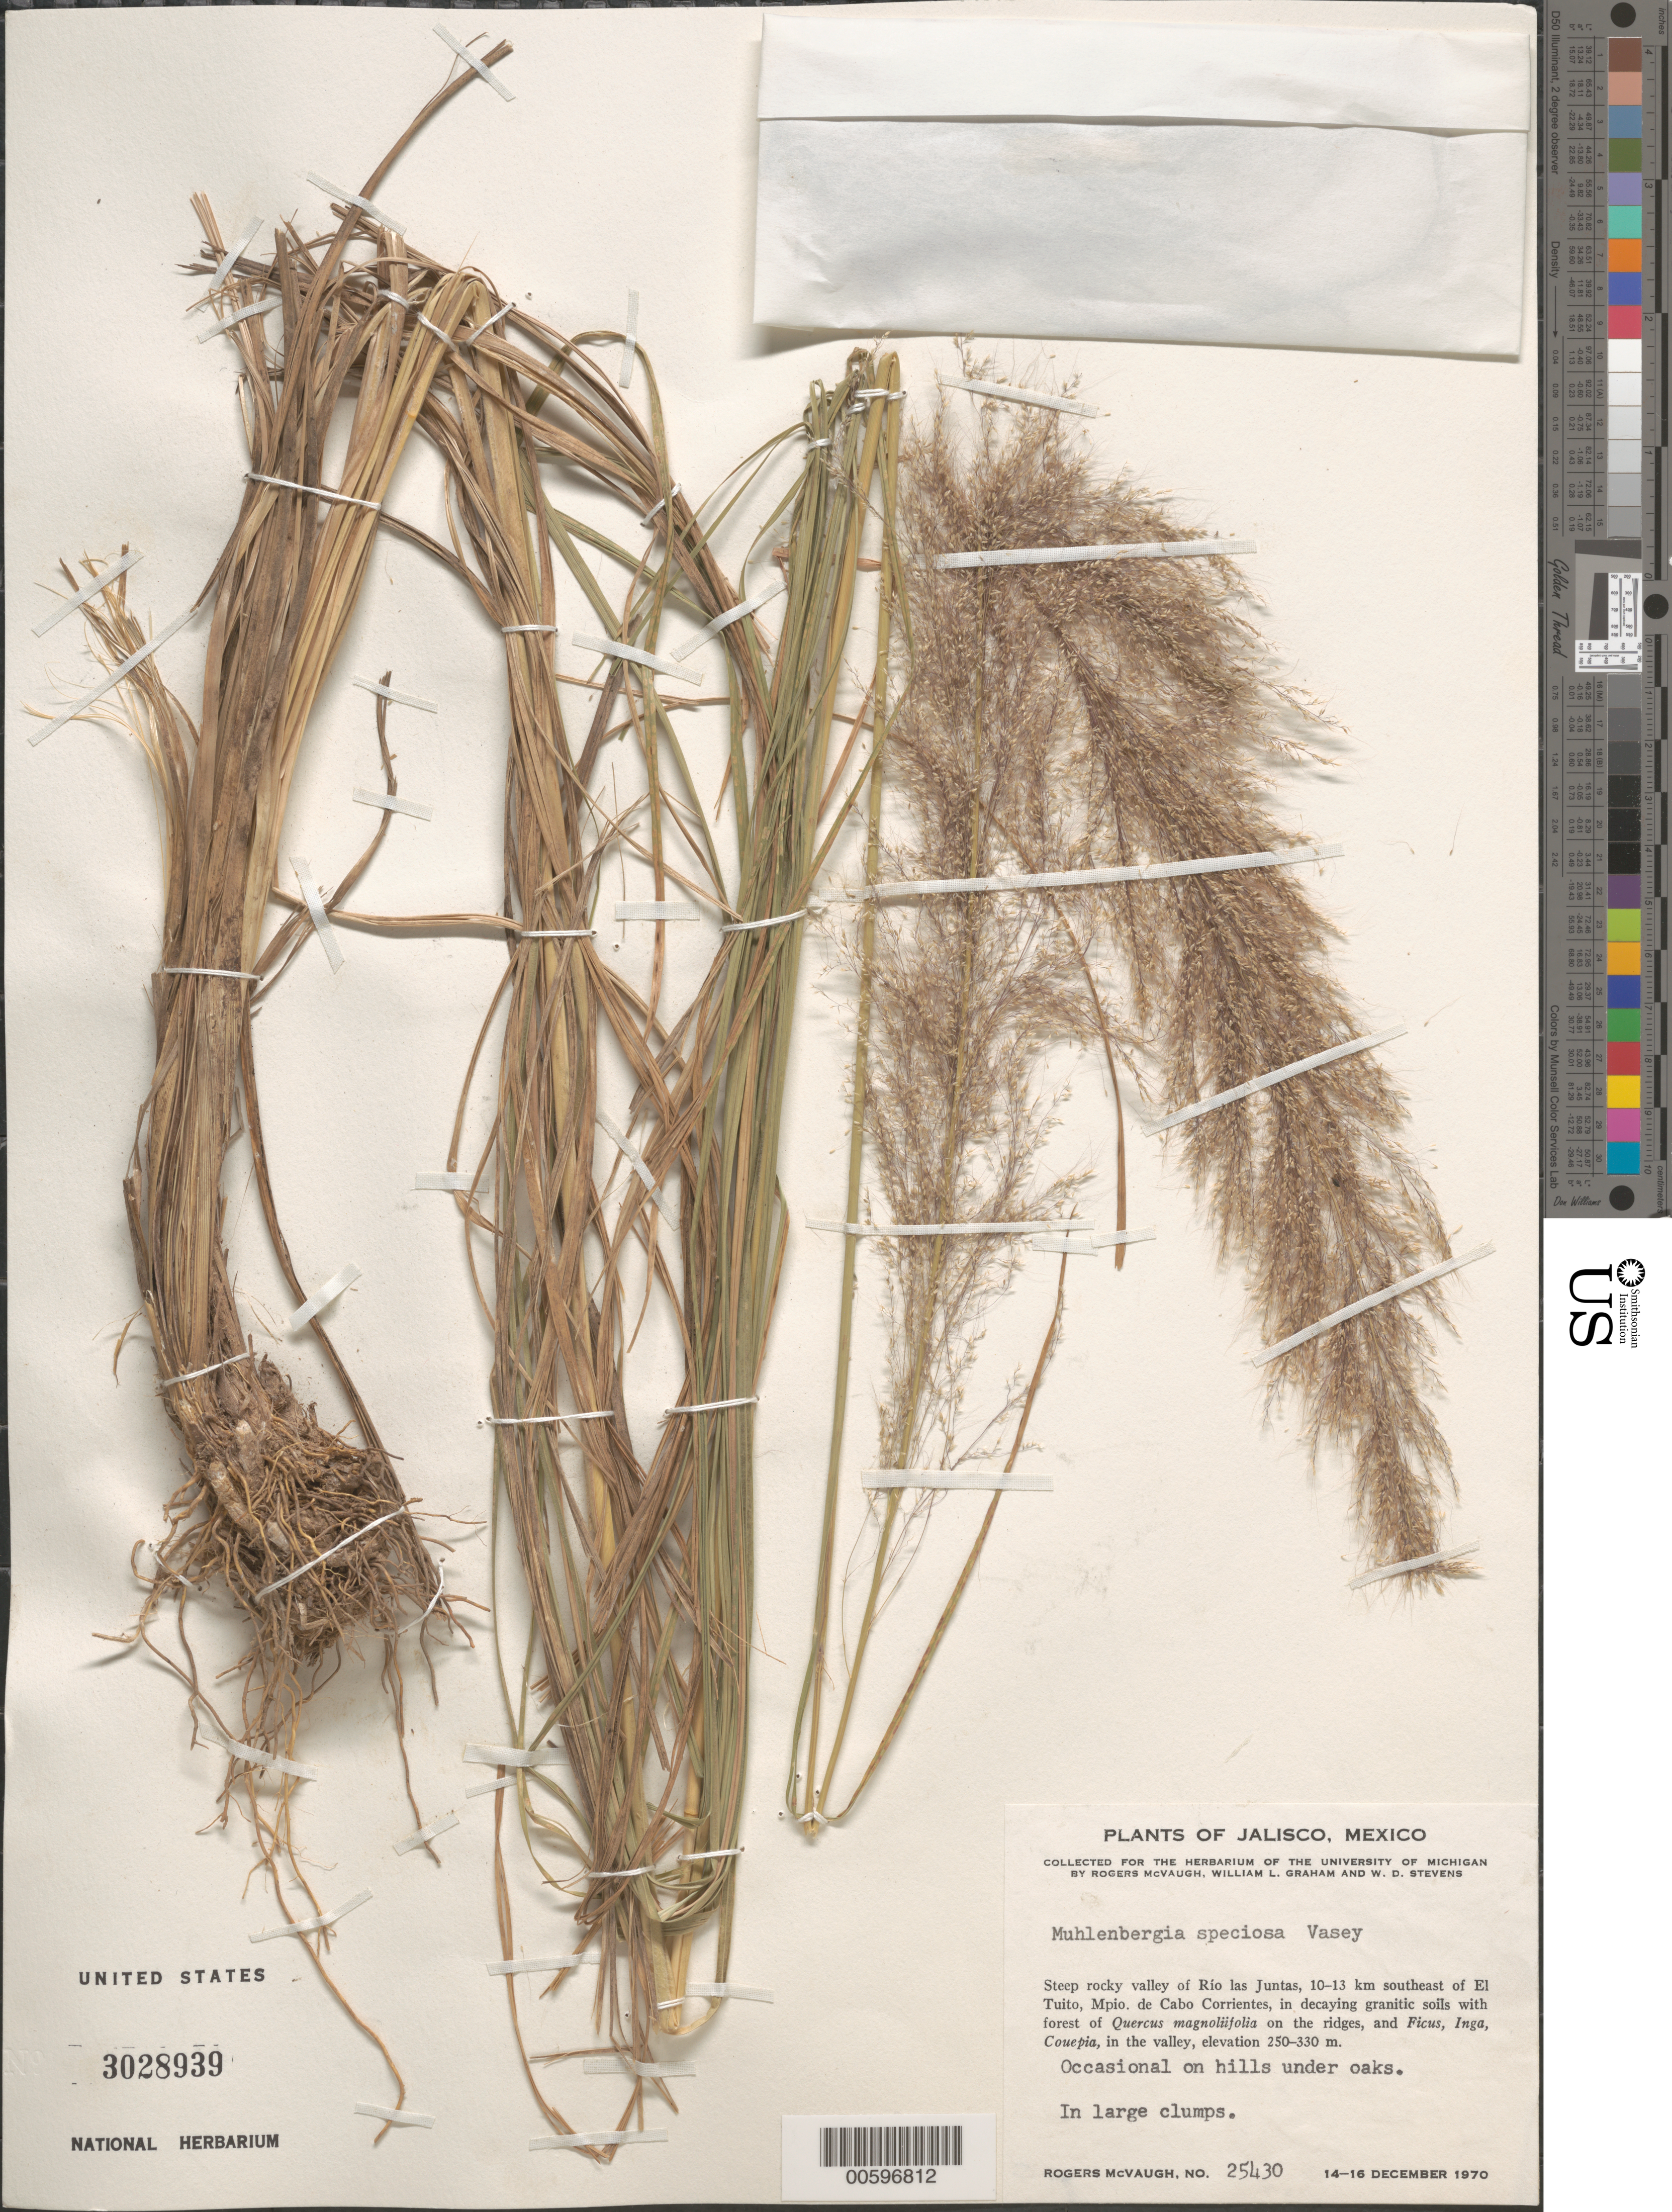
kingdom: Plantae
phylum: Tracheophyta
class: Liliopsida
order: Poales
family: Poaceae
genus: Muhlenbergia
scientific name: Muhlenbergia speciosa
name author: Vasey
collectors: R. McVaugh, W. Graham & W. D. Stevens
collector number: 25430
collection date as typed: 14 Dec 1970 to 16 Dec 1970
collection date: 1970-12-14/1970-12-16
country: Mexico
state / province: Jalisco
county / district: Cabo Corrientes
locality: Valley of Rio Las Juntas, 10-13 km SE of El Tuito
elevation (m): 250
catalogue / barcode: US 3028939